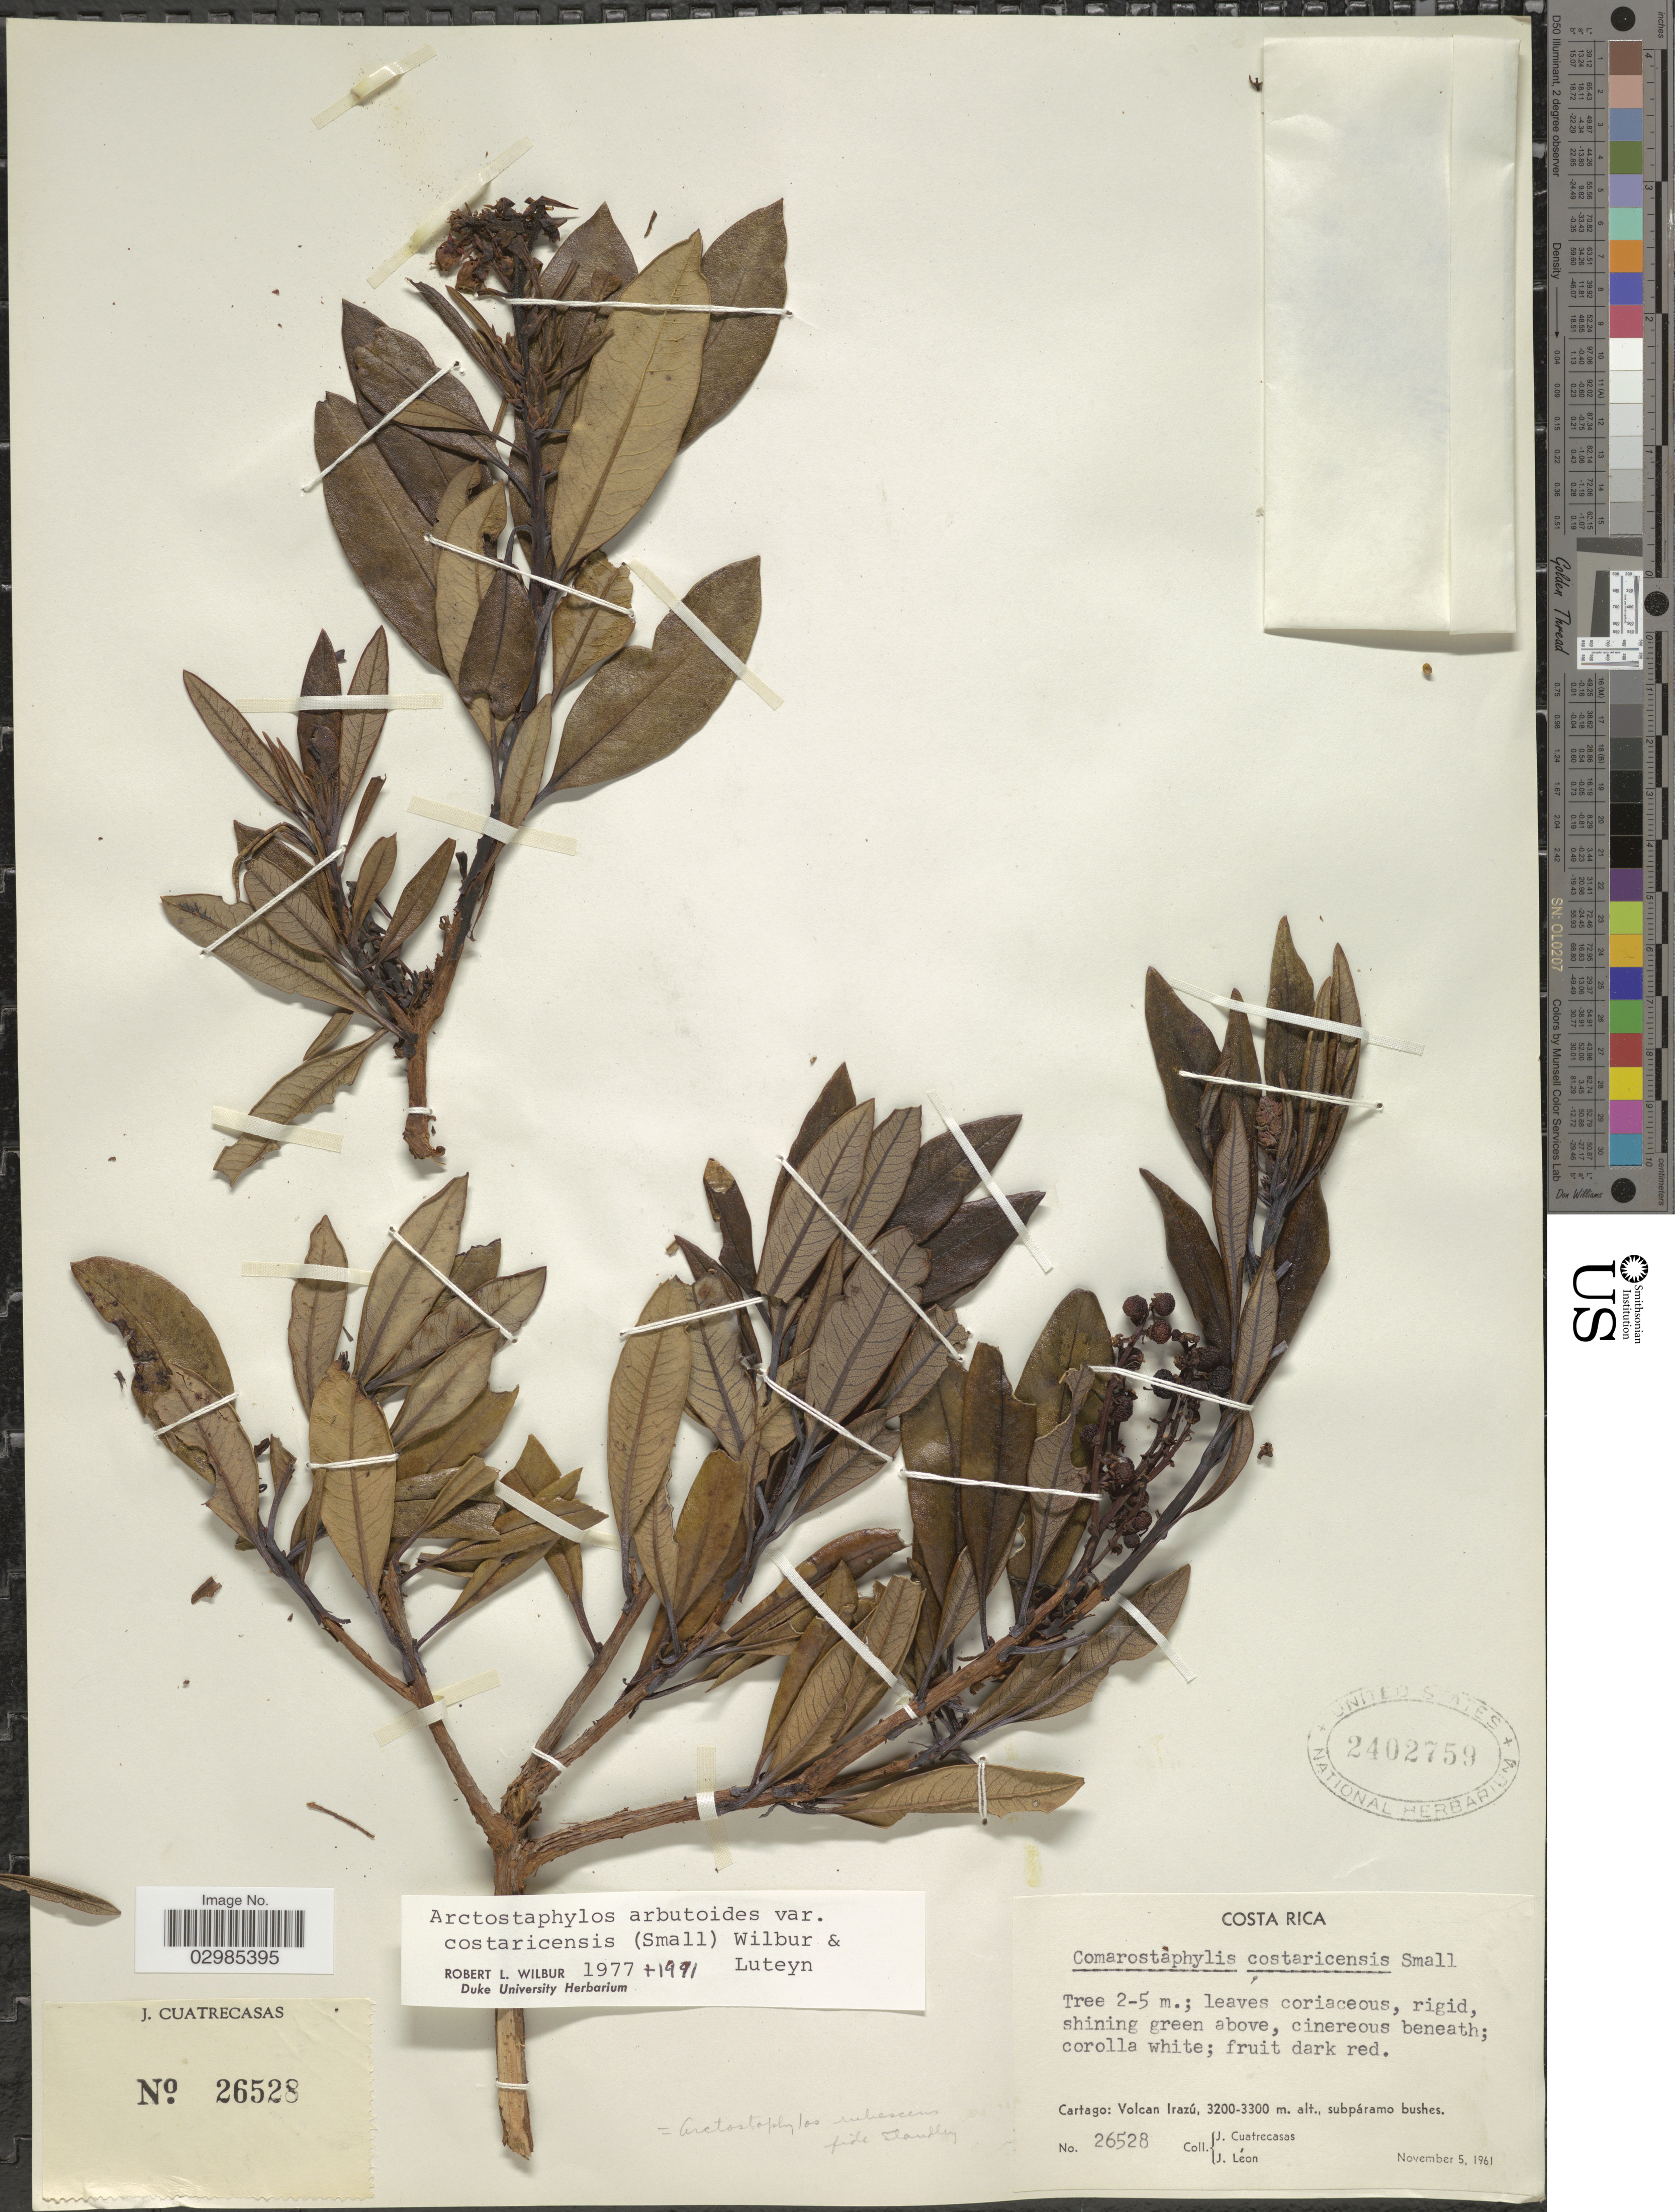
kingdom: Plantae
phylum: Tracheophyta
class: Magnoliopsida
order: Ericales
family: Ericaceae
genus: Arctostaphylos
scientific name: Arctostaphylos arbutoides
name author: (Lindl.) Hemsl.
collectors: J. Cuatrecasas & J. León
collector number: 26528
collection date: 1961-11-05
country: Costa Rica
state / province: Cartago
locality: Volcan Irazú.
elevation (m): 3200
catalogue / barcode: US 2402759